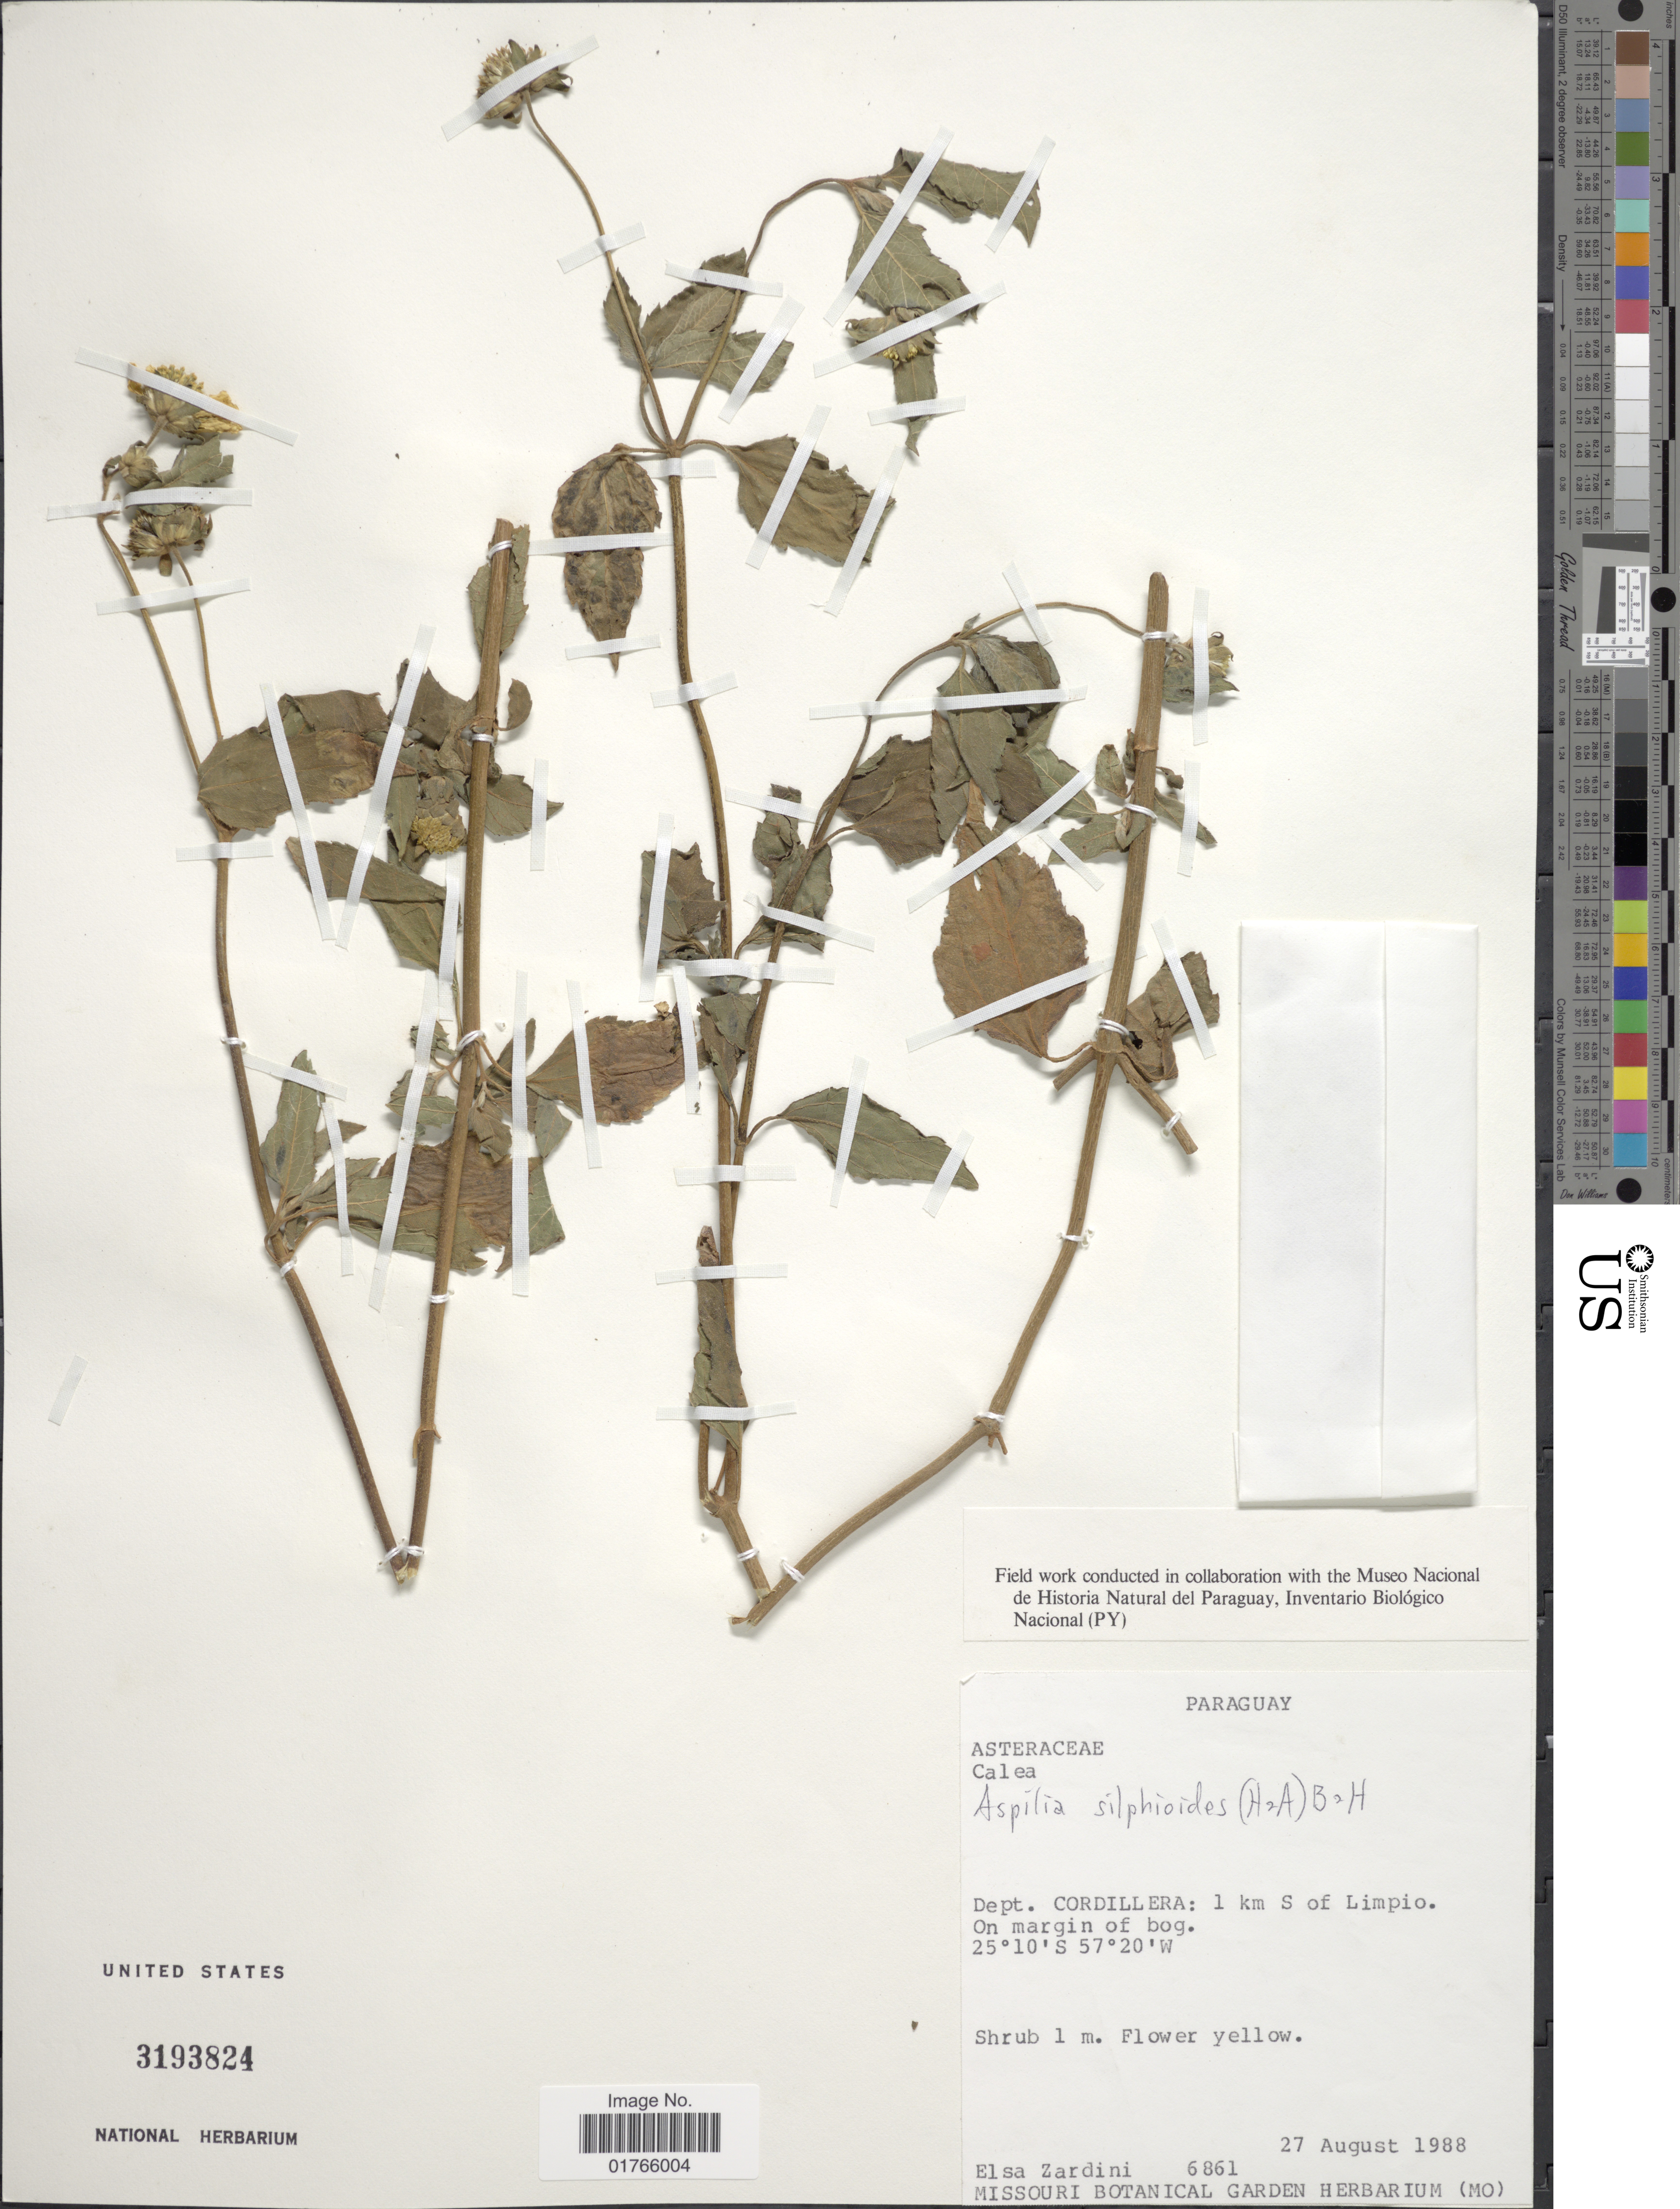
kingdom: Plantae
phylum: Tracheophyta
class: Magnoliopsida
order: Asterales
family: Asteraceae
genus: Aspilia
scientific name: Aspilia silphioides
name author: (Hook. & Arn.) Benth. ex Benth. & Hook. f.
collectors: E. M. Zardini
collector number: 6861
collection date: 1988-08-27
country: Paraguay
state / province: Cordillera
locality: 1 km S of Limpio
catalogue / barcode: US 3193824